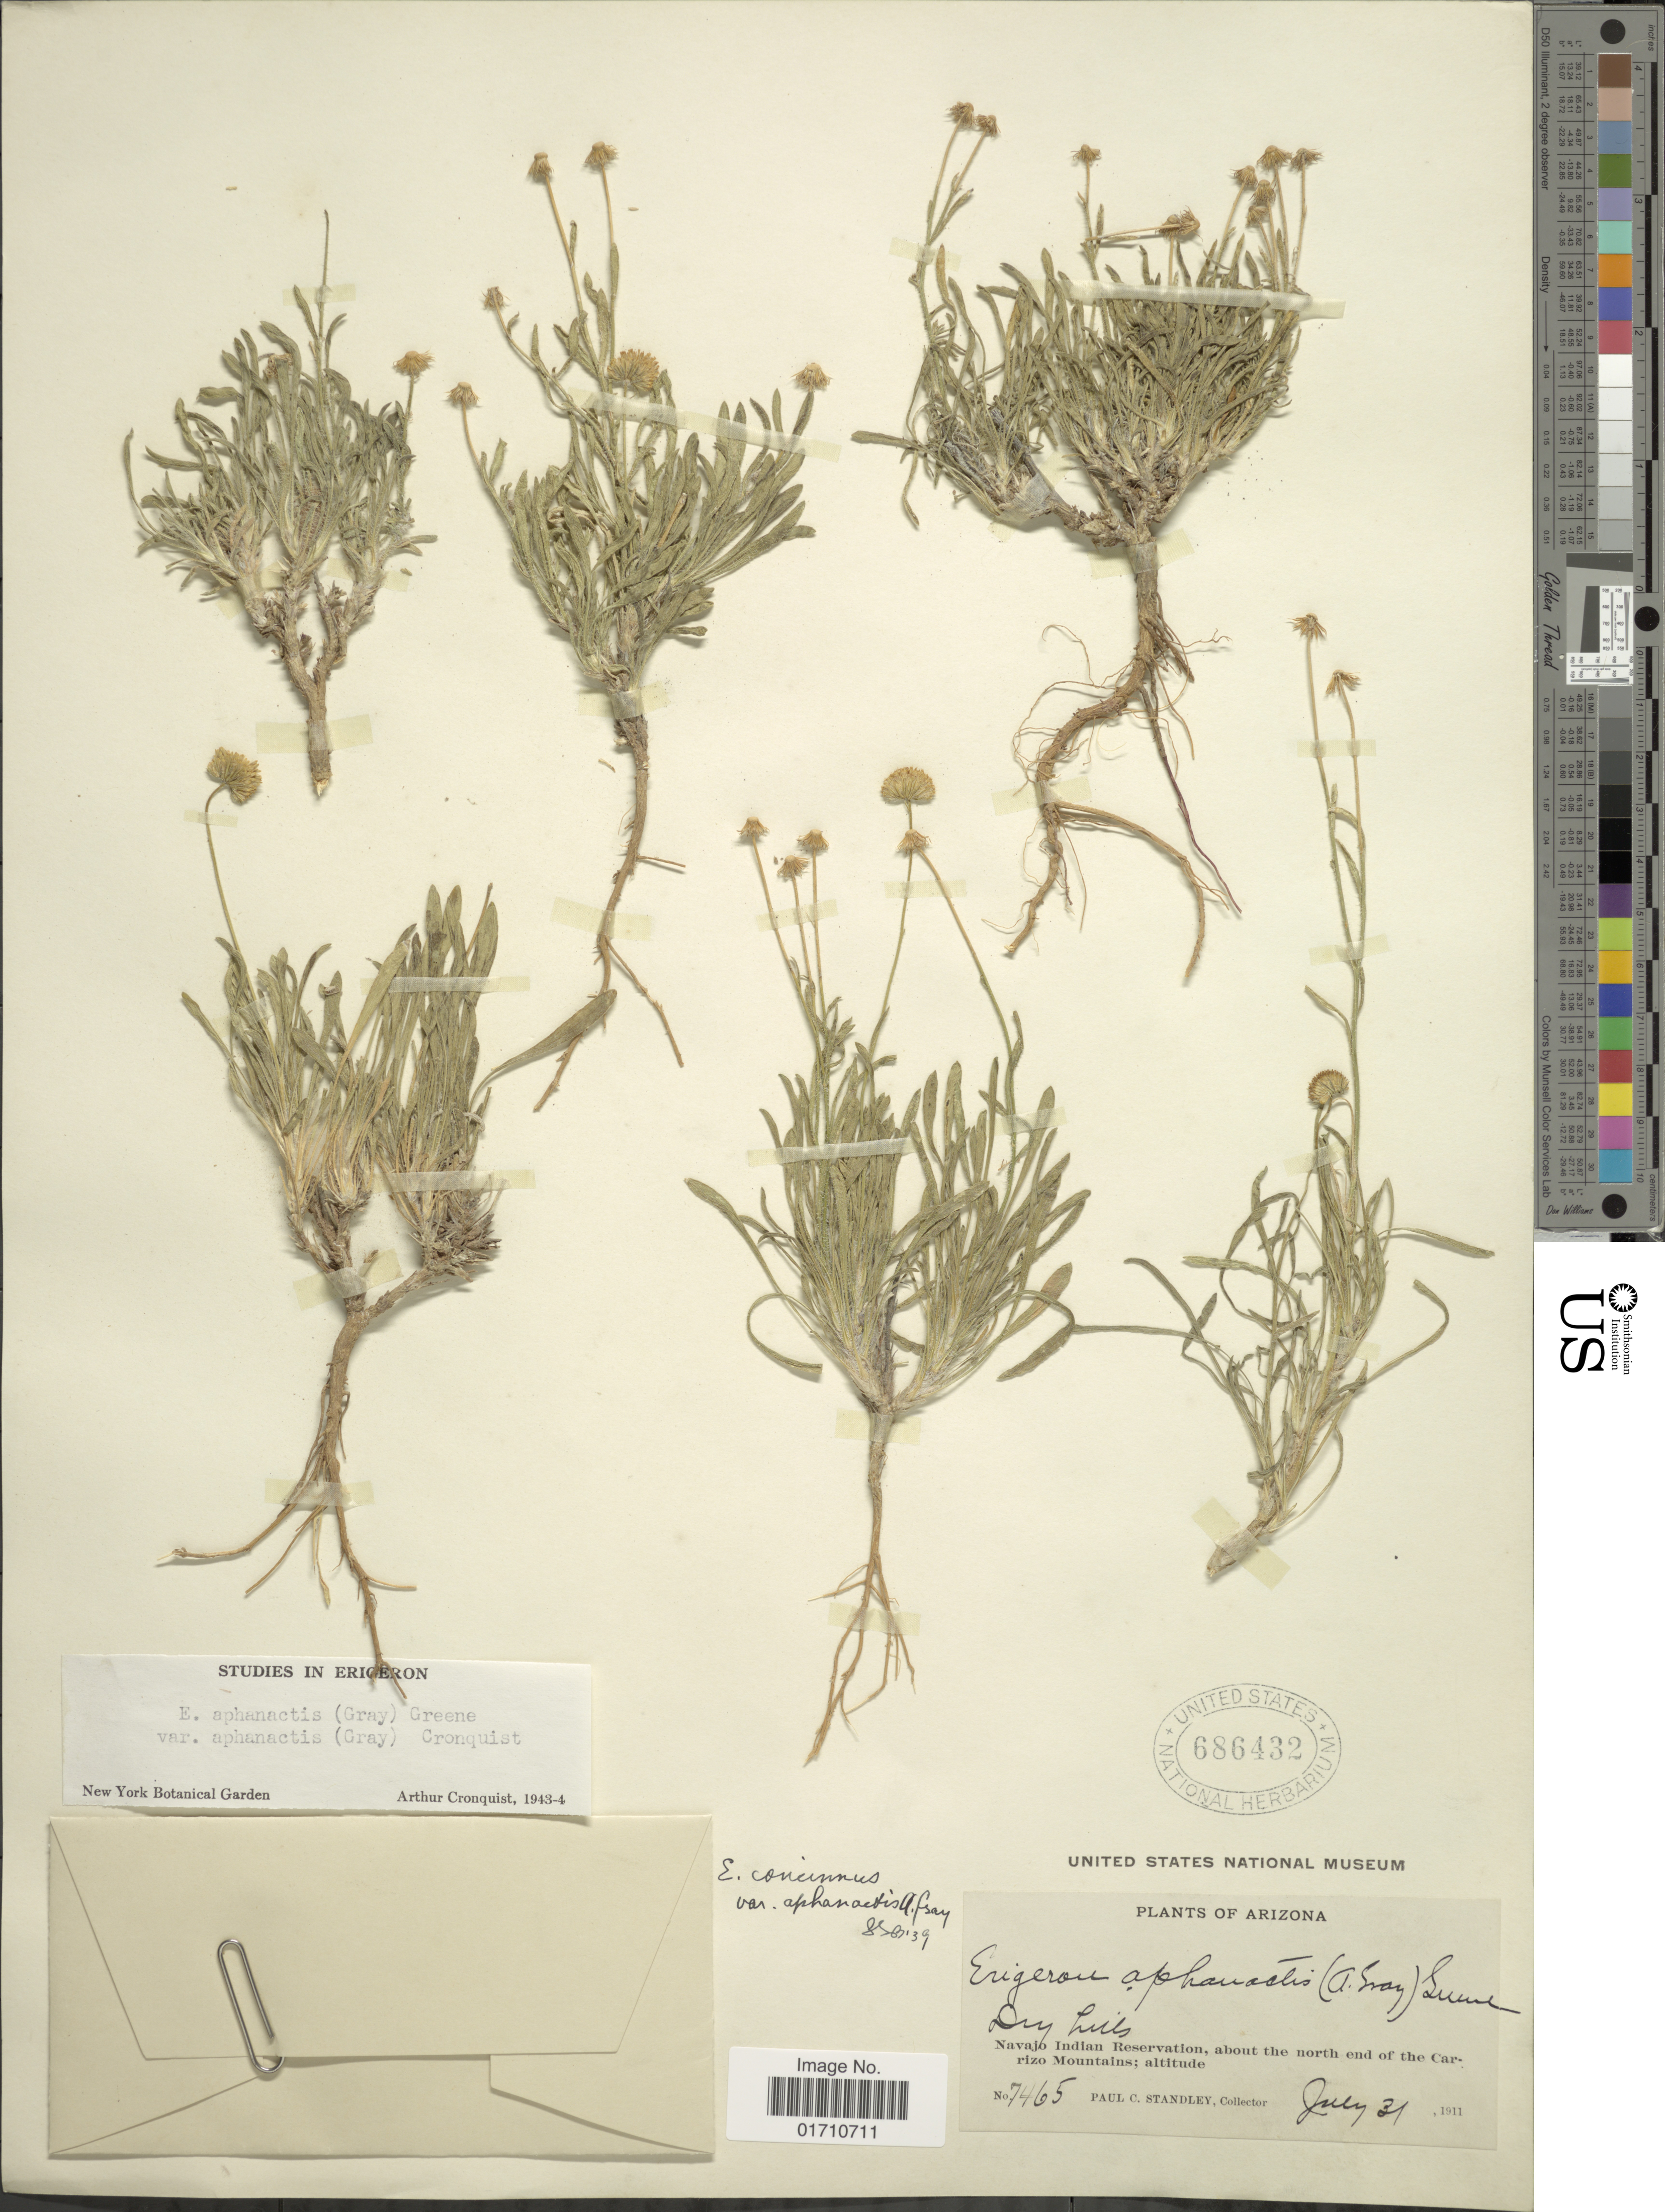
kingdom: Plantae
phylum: Tracheophyta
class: Magnoliopsida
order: Asterales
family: Asteraceae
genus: Erigeron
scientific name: Erigeron aphanactis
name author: (A. Gray) Greene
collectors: P. C. Standley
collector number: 7465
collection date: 1911-07-31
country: United States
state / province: Arizona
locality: Dry hills, Navajo Indian Reservation, about the north end of the Carrizo Mountains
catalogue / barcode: US 686432